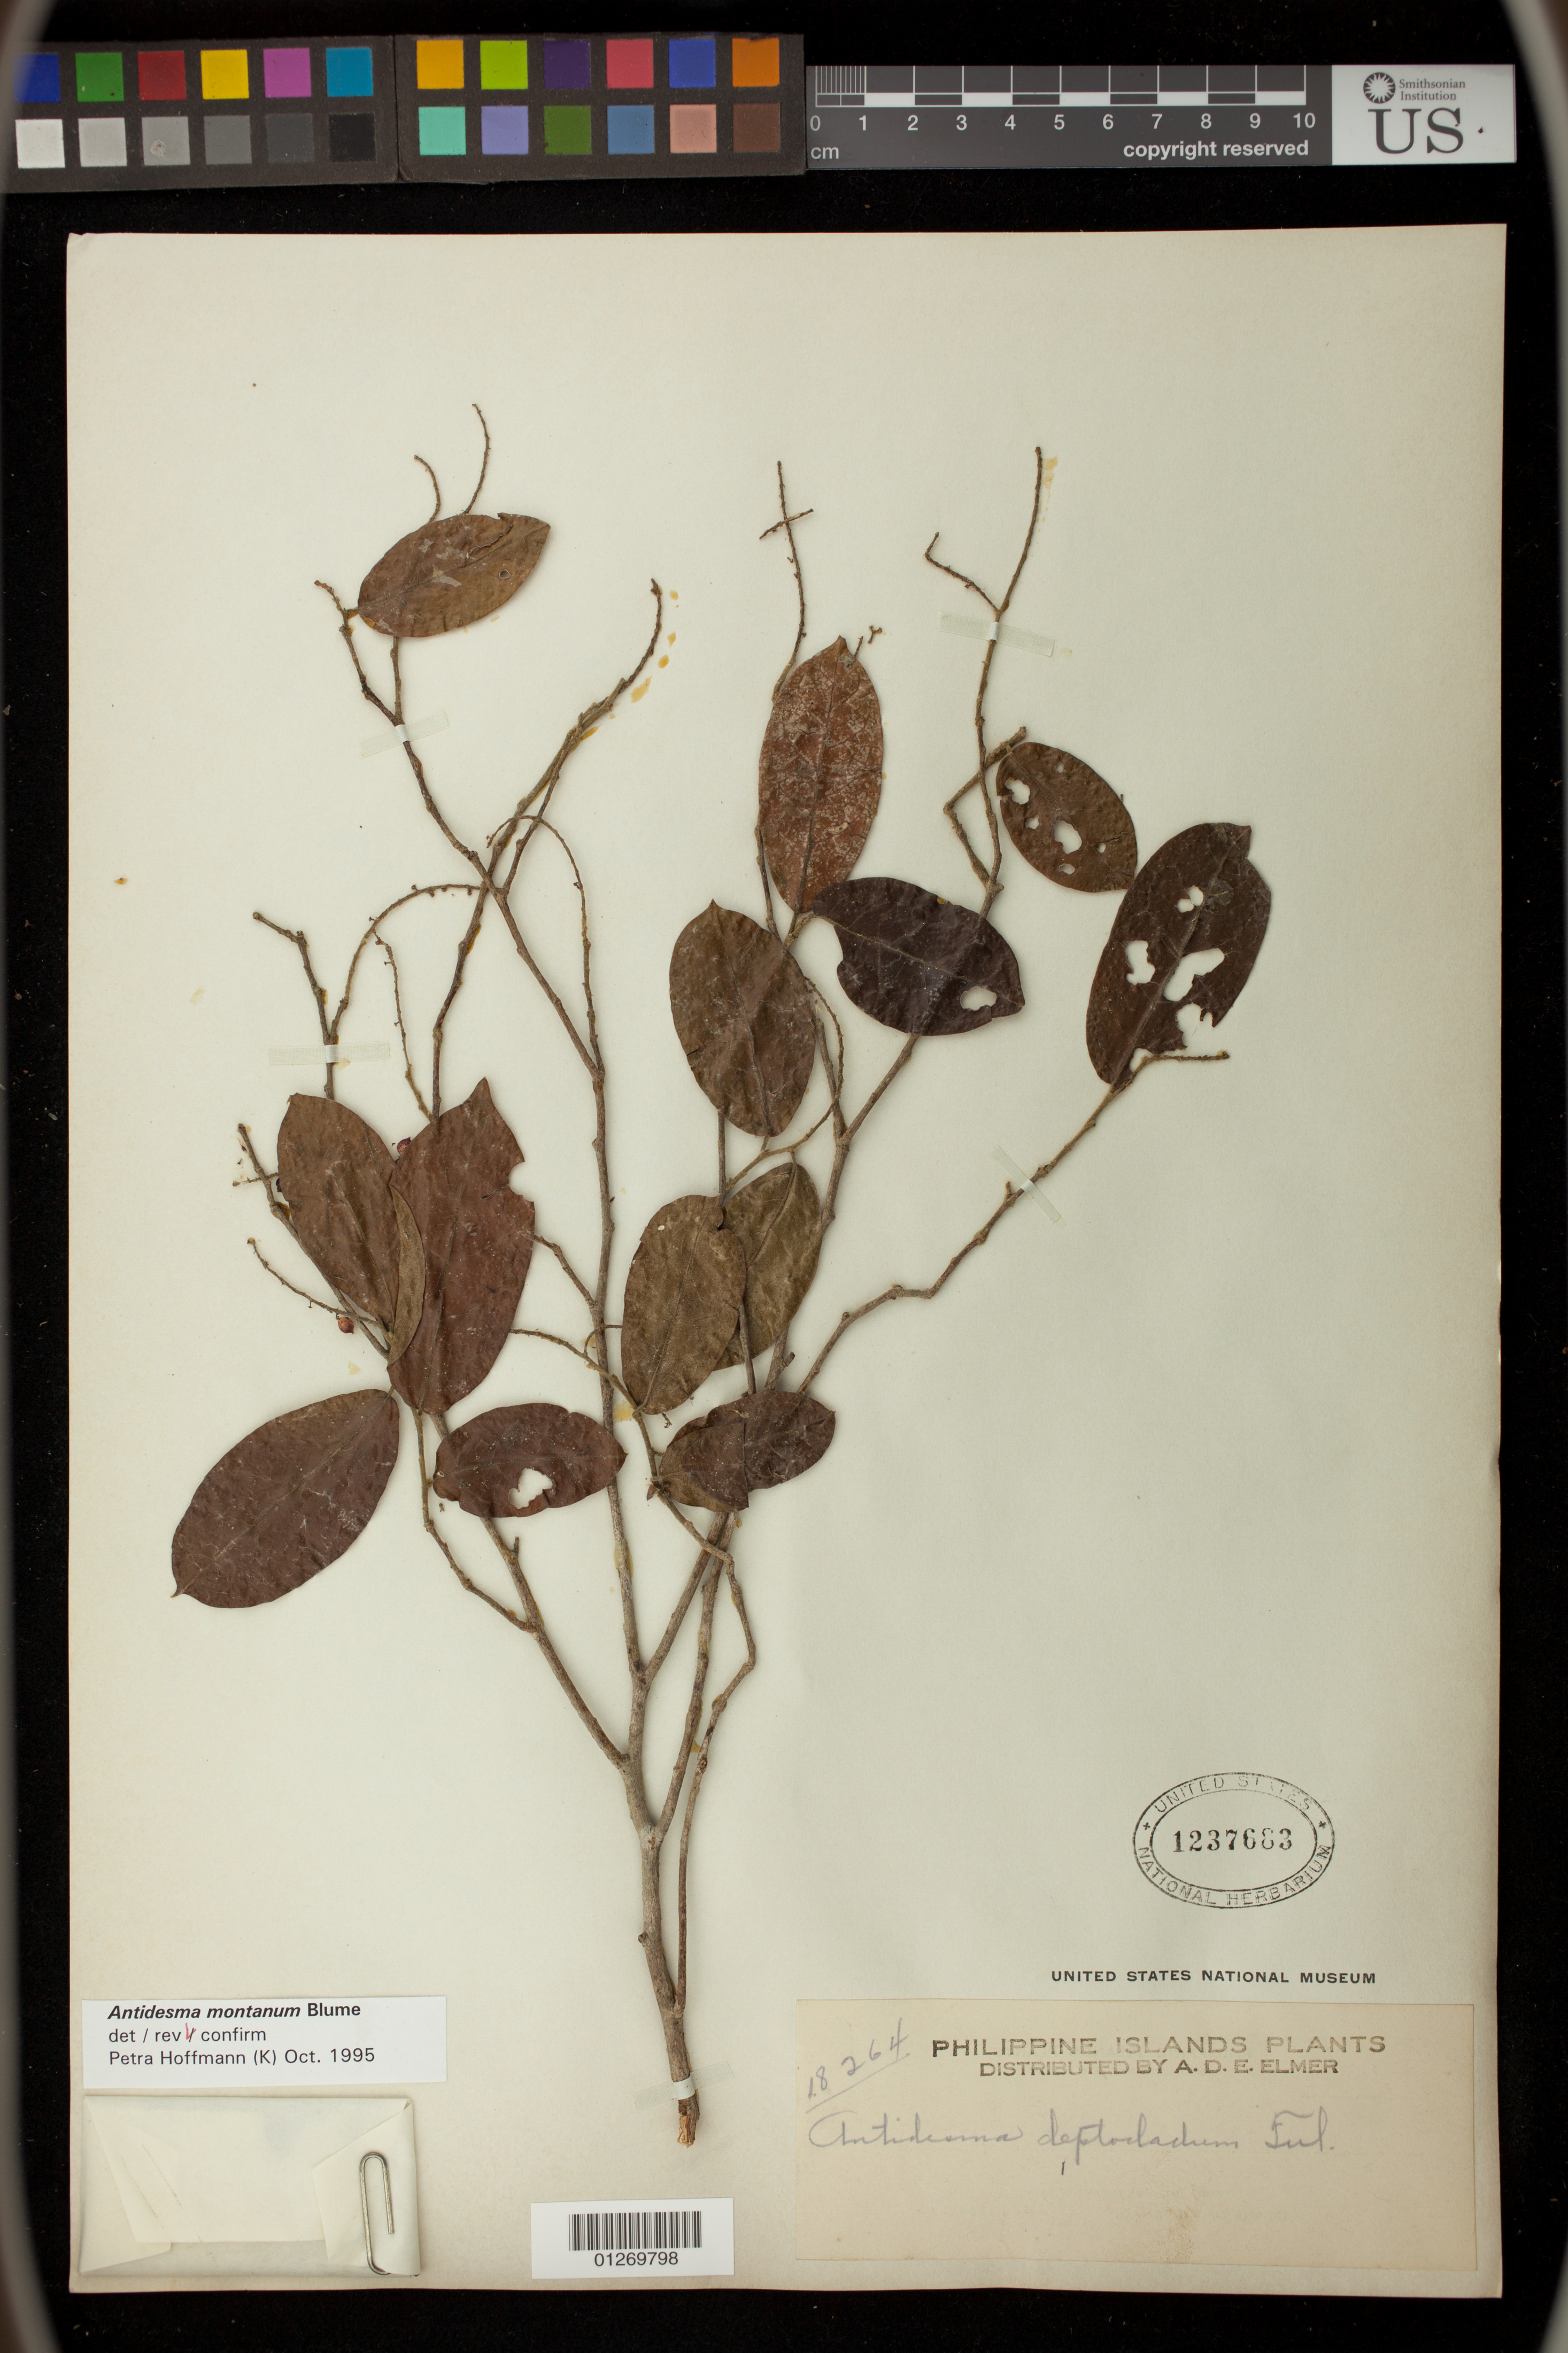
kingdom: Plantae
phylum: Tracheophyta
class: Magnoliopsida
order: Malpighiales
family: Phyllanthaceae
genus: Antidesma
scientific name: Antidesma montanum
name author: Blume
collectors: A. D. E. Elmer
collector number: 18264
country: Philippines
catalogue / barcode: US 1237683